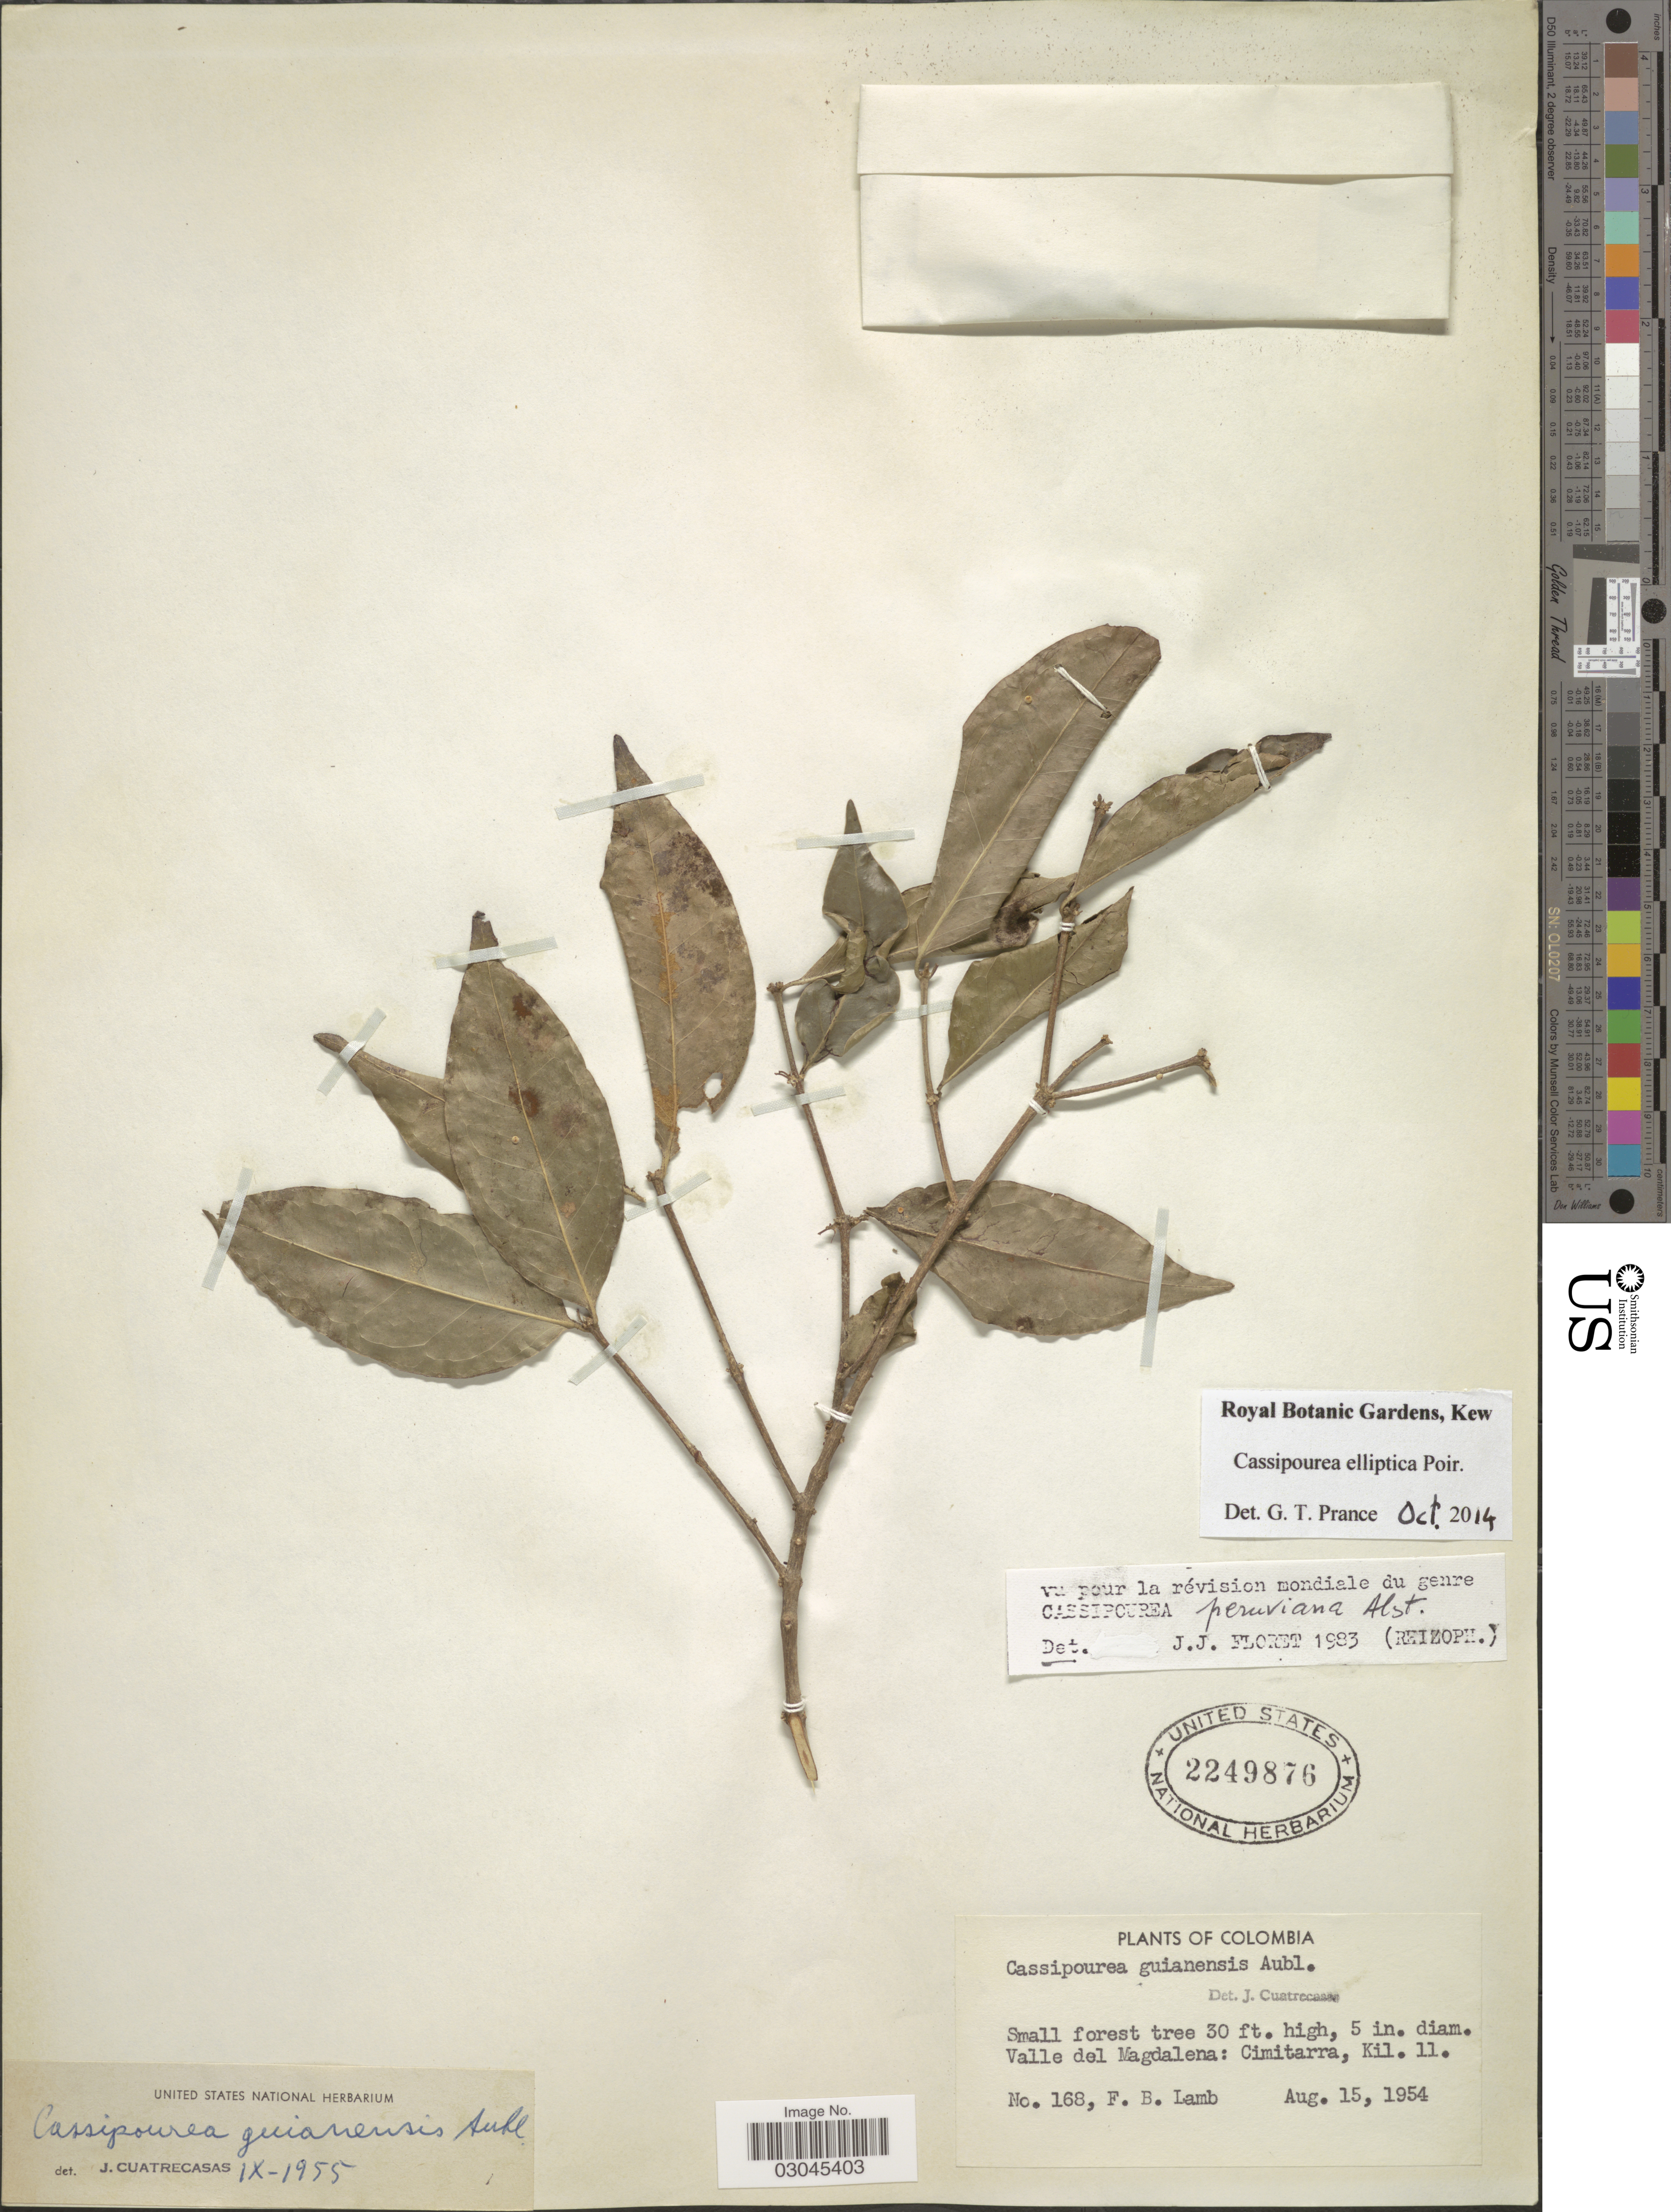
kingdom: Plantae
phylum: Tracheophyta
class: Magnoliopsida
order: Malpighiales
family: Rhizophoraceae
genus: Cassipourea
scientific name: Cassipourea elliptica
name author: (Sw.) Poir.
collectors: F. B. Lamb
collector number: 168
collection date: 1954-08-15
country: Colombia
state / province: Magdalena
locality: Valle del Magdalena: Cimitarra, Kil. 11.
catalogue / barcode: US 2249876